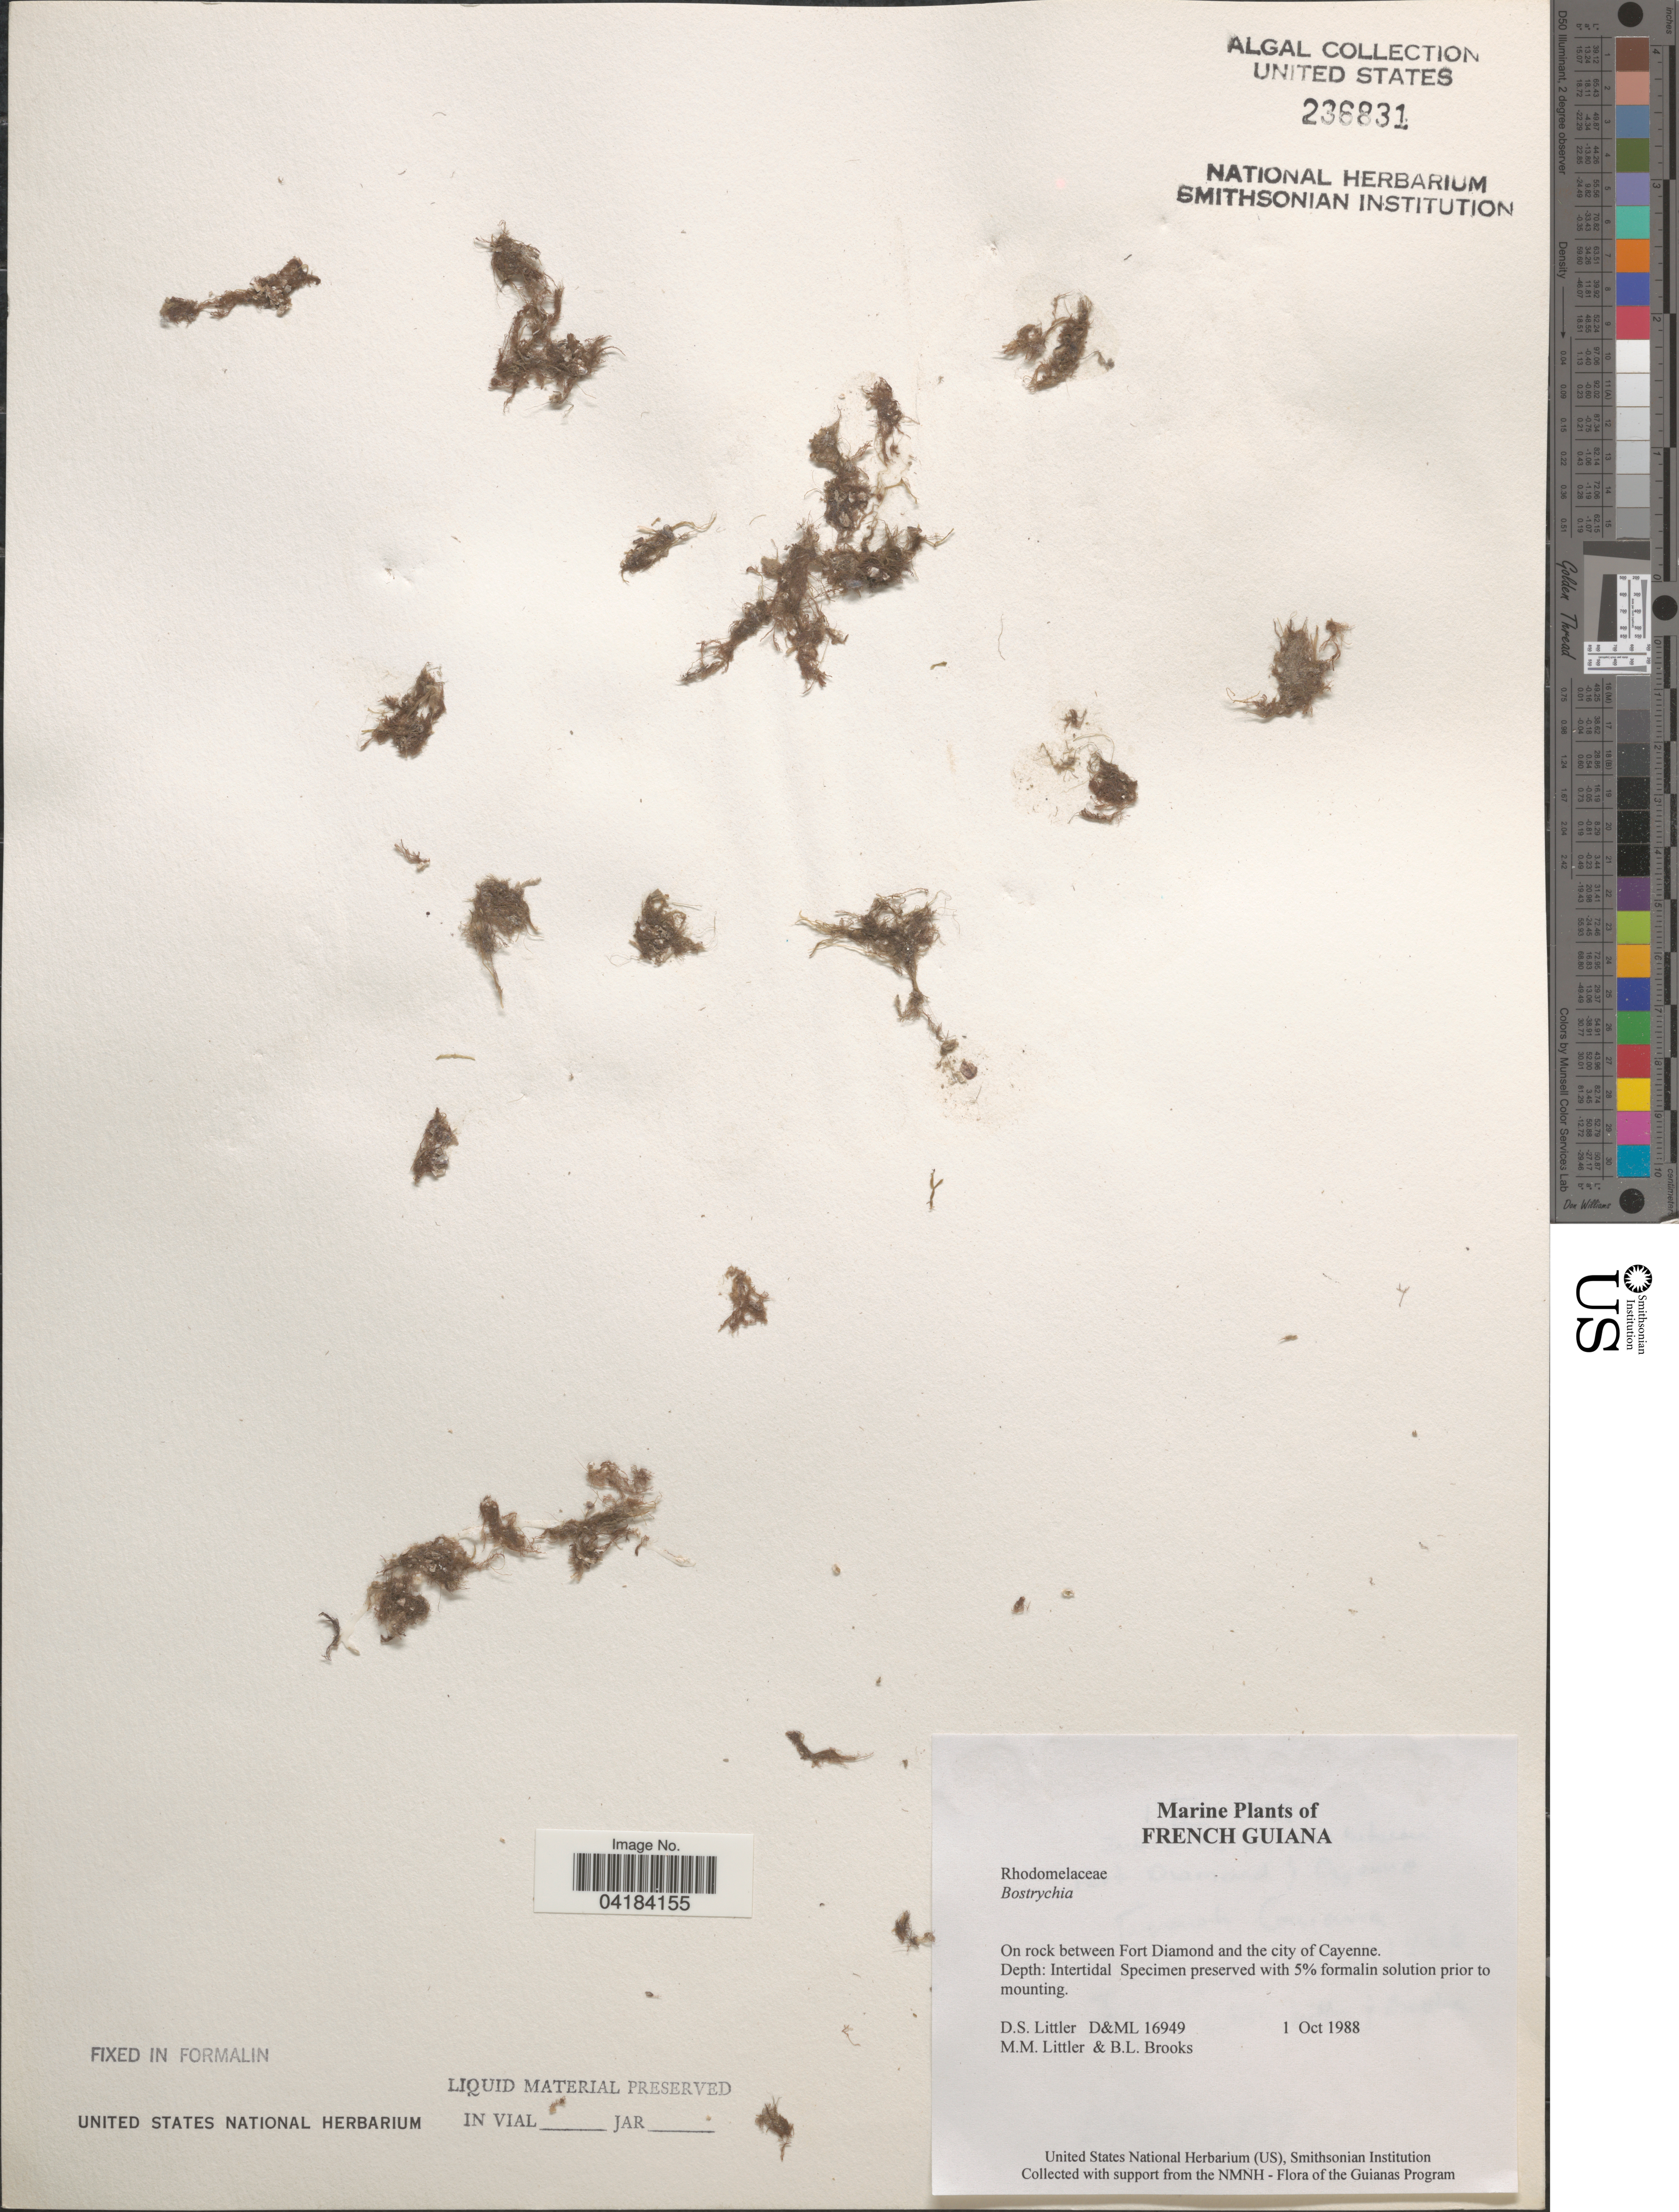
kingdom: Plantae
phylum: Rhodophyta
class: Florideophyceae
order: Ceramiales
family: Rhodomelaceae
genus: Bostrychia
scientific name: Bostrychia sp.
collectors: D. S. Littler & B. Brooks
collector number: D&ML16949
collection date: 1988-10-01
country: French Guiana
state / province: Cayenne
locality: On rock between Fort Diamond and the city of Cayenne.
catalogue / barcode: US 236831